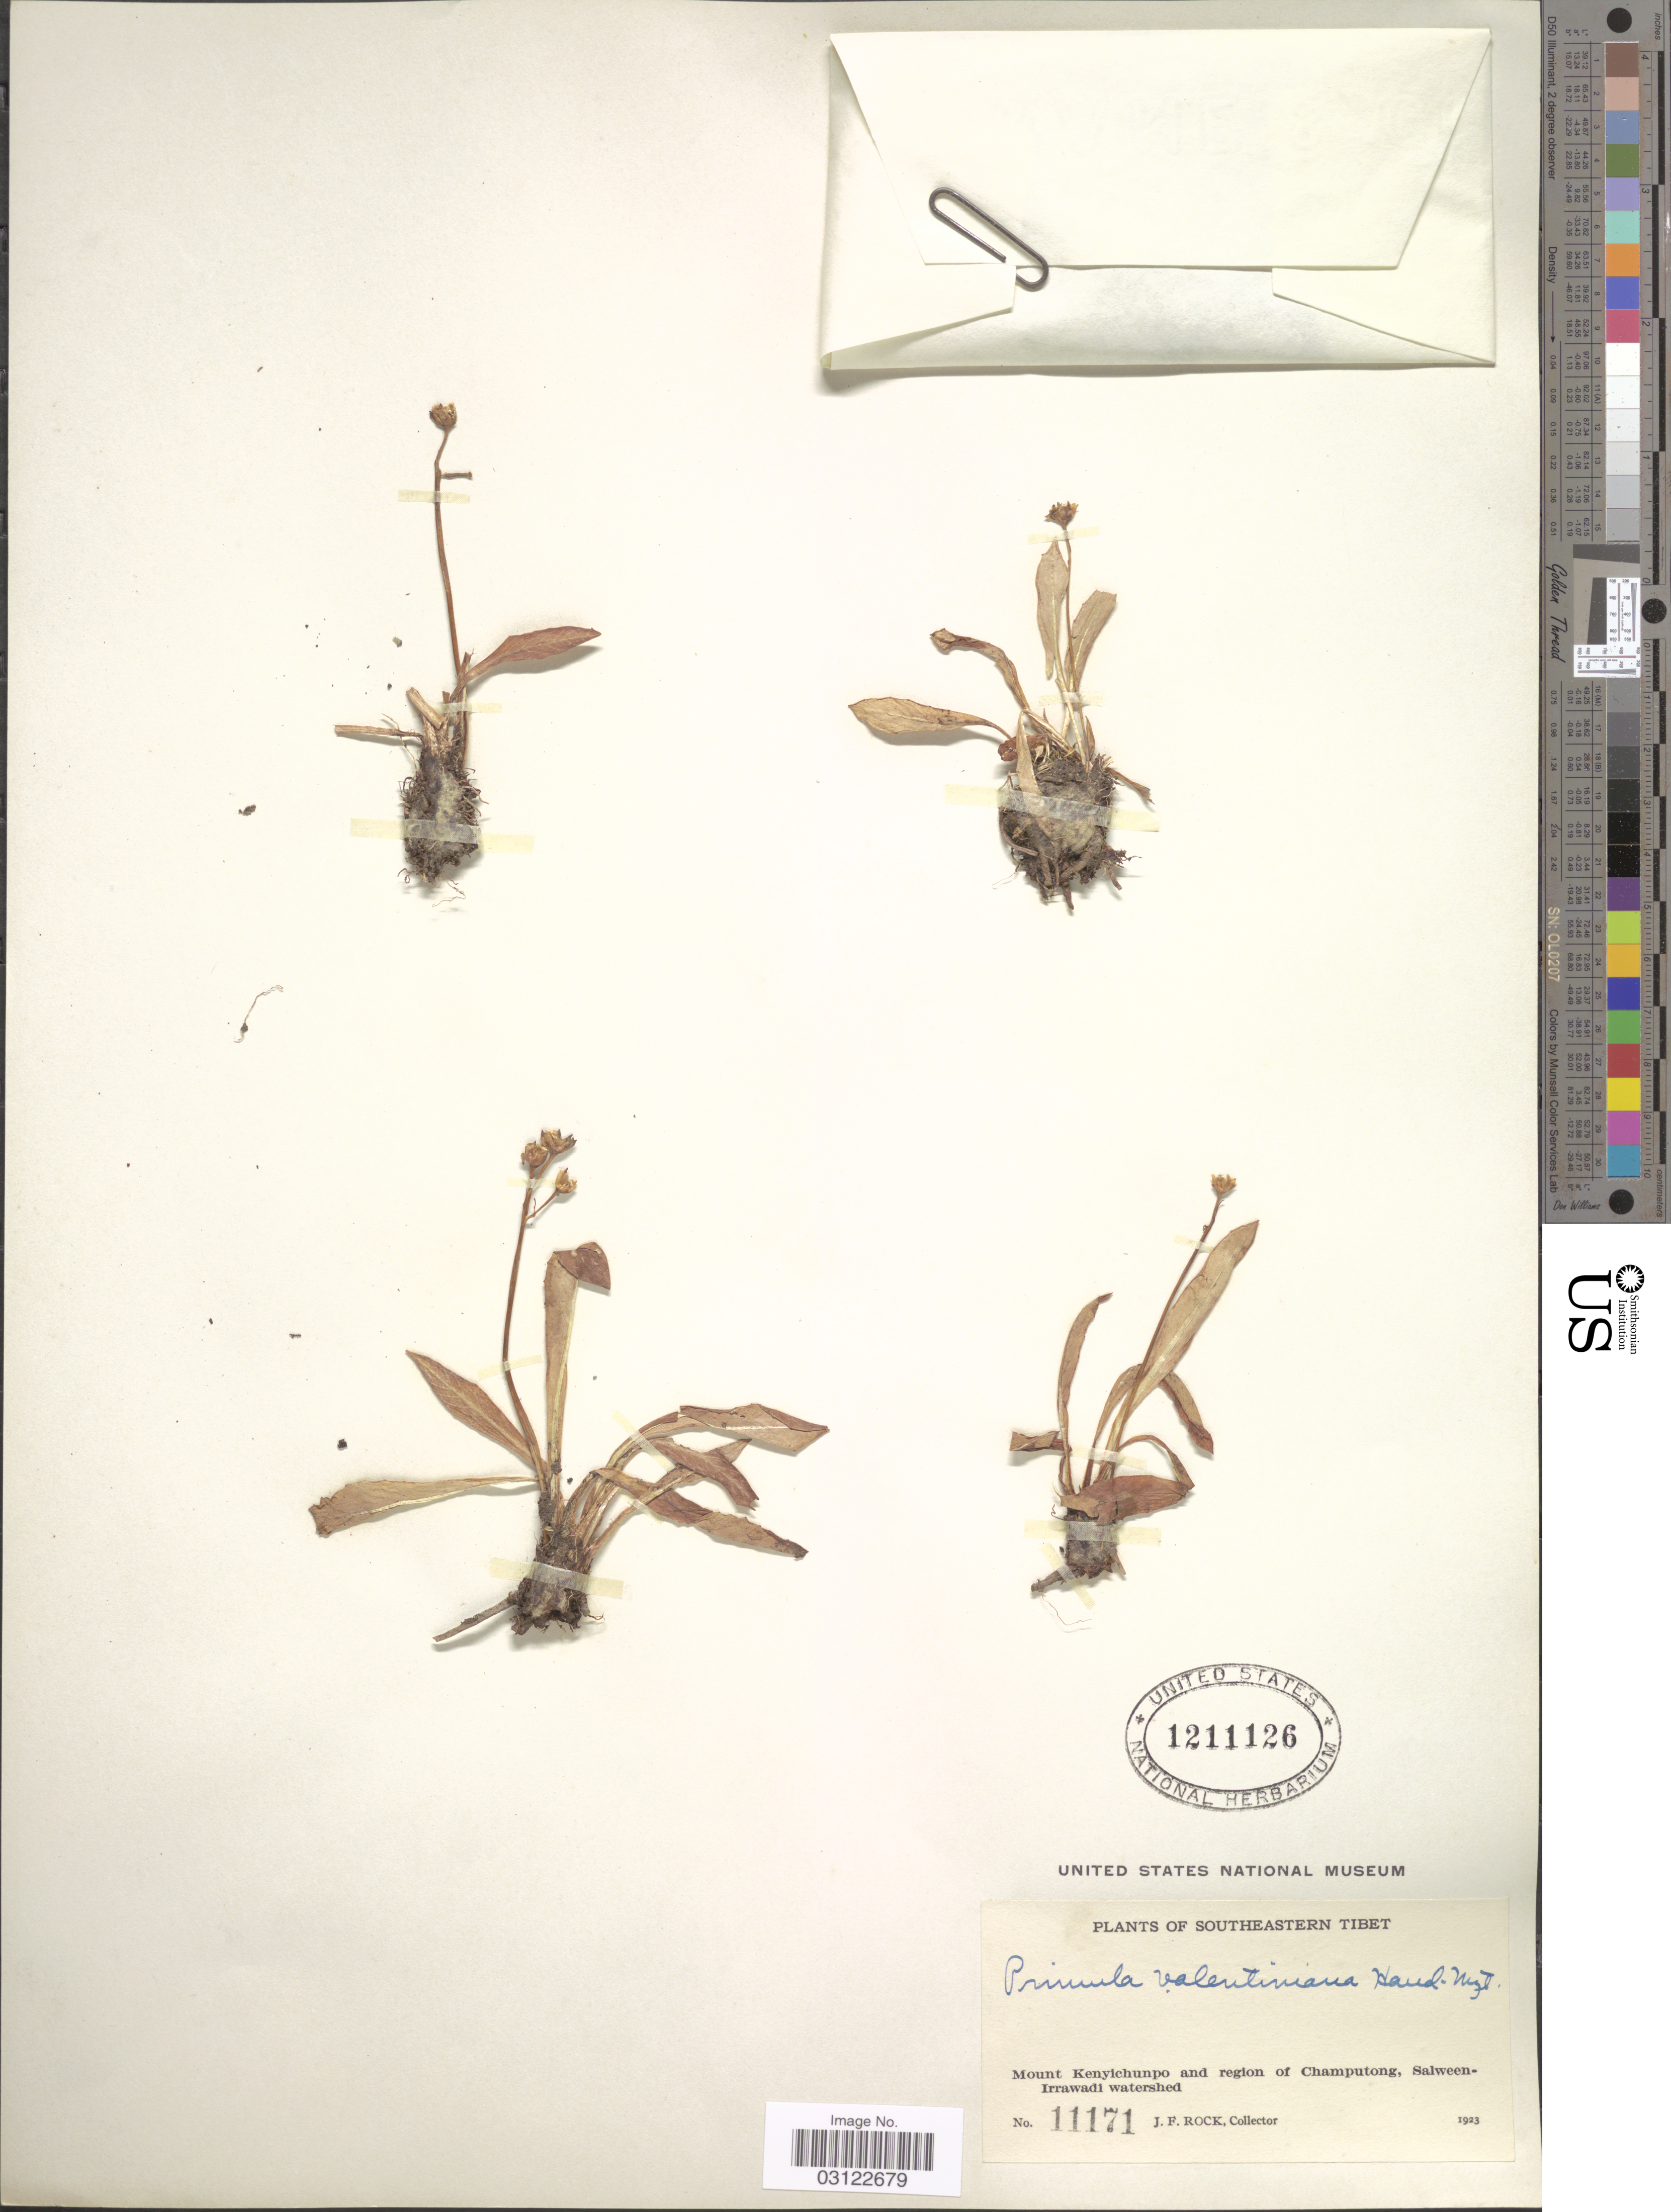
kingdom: Plantae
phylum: Tracheophyta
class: Magnoliopsida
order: Ericales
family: Primulaceae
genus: Primula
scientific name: Primula valentiniana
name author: Hand.-Mazz.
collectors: J. Rock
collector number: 11171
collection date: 1923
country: China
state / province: Xizang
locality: Southeastern Tibet. Mount Kenyichunpo and region of Champutong, Salween-Irrawadi watershed.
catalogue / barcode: US 1211126